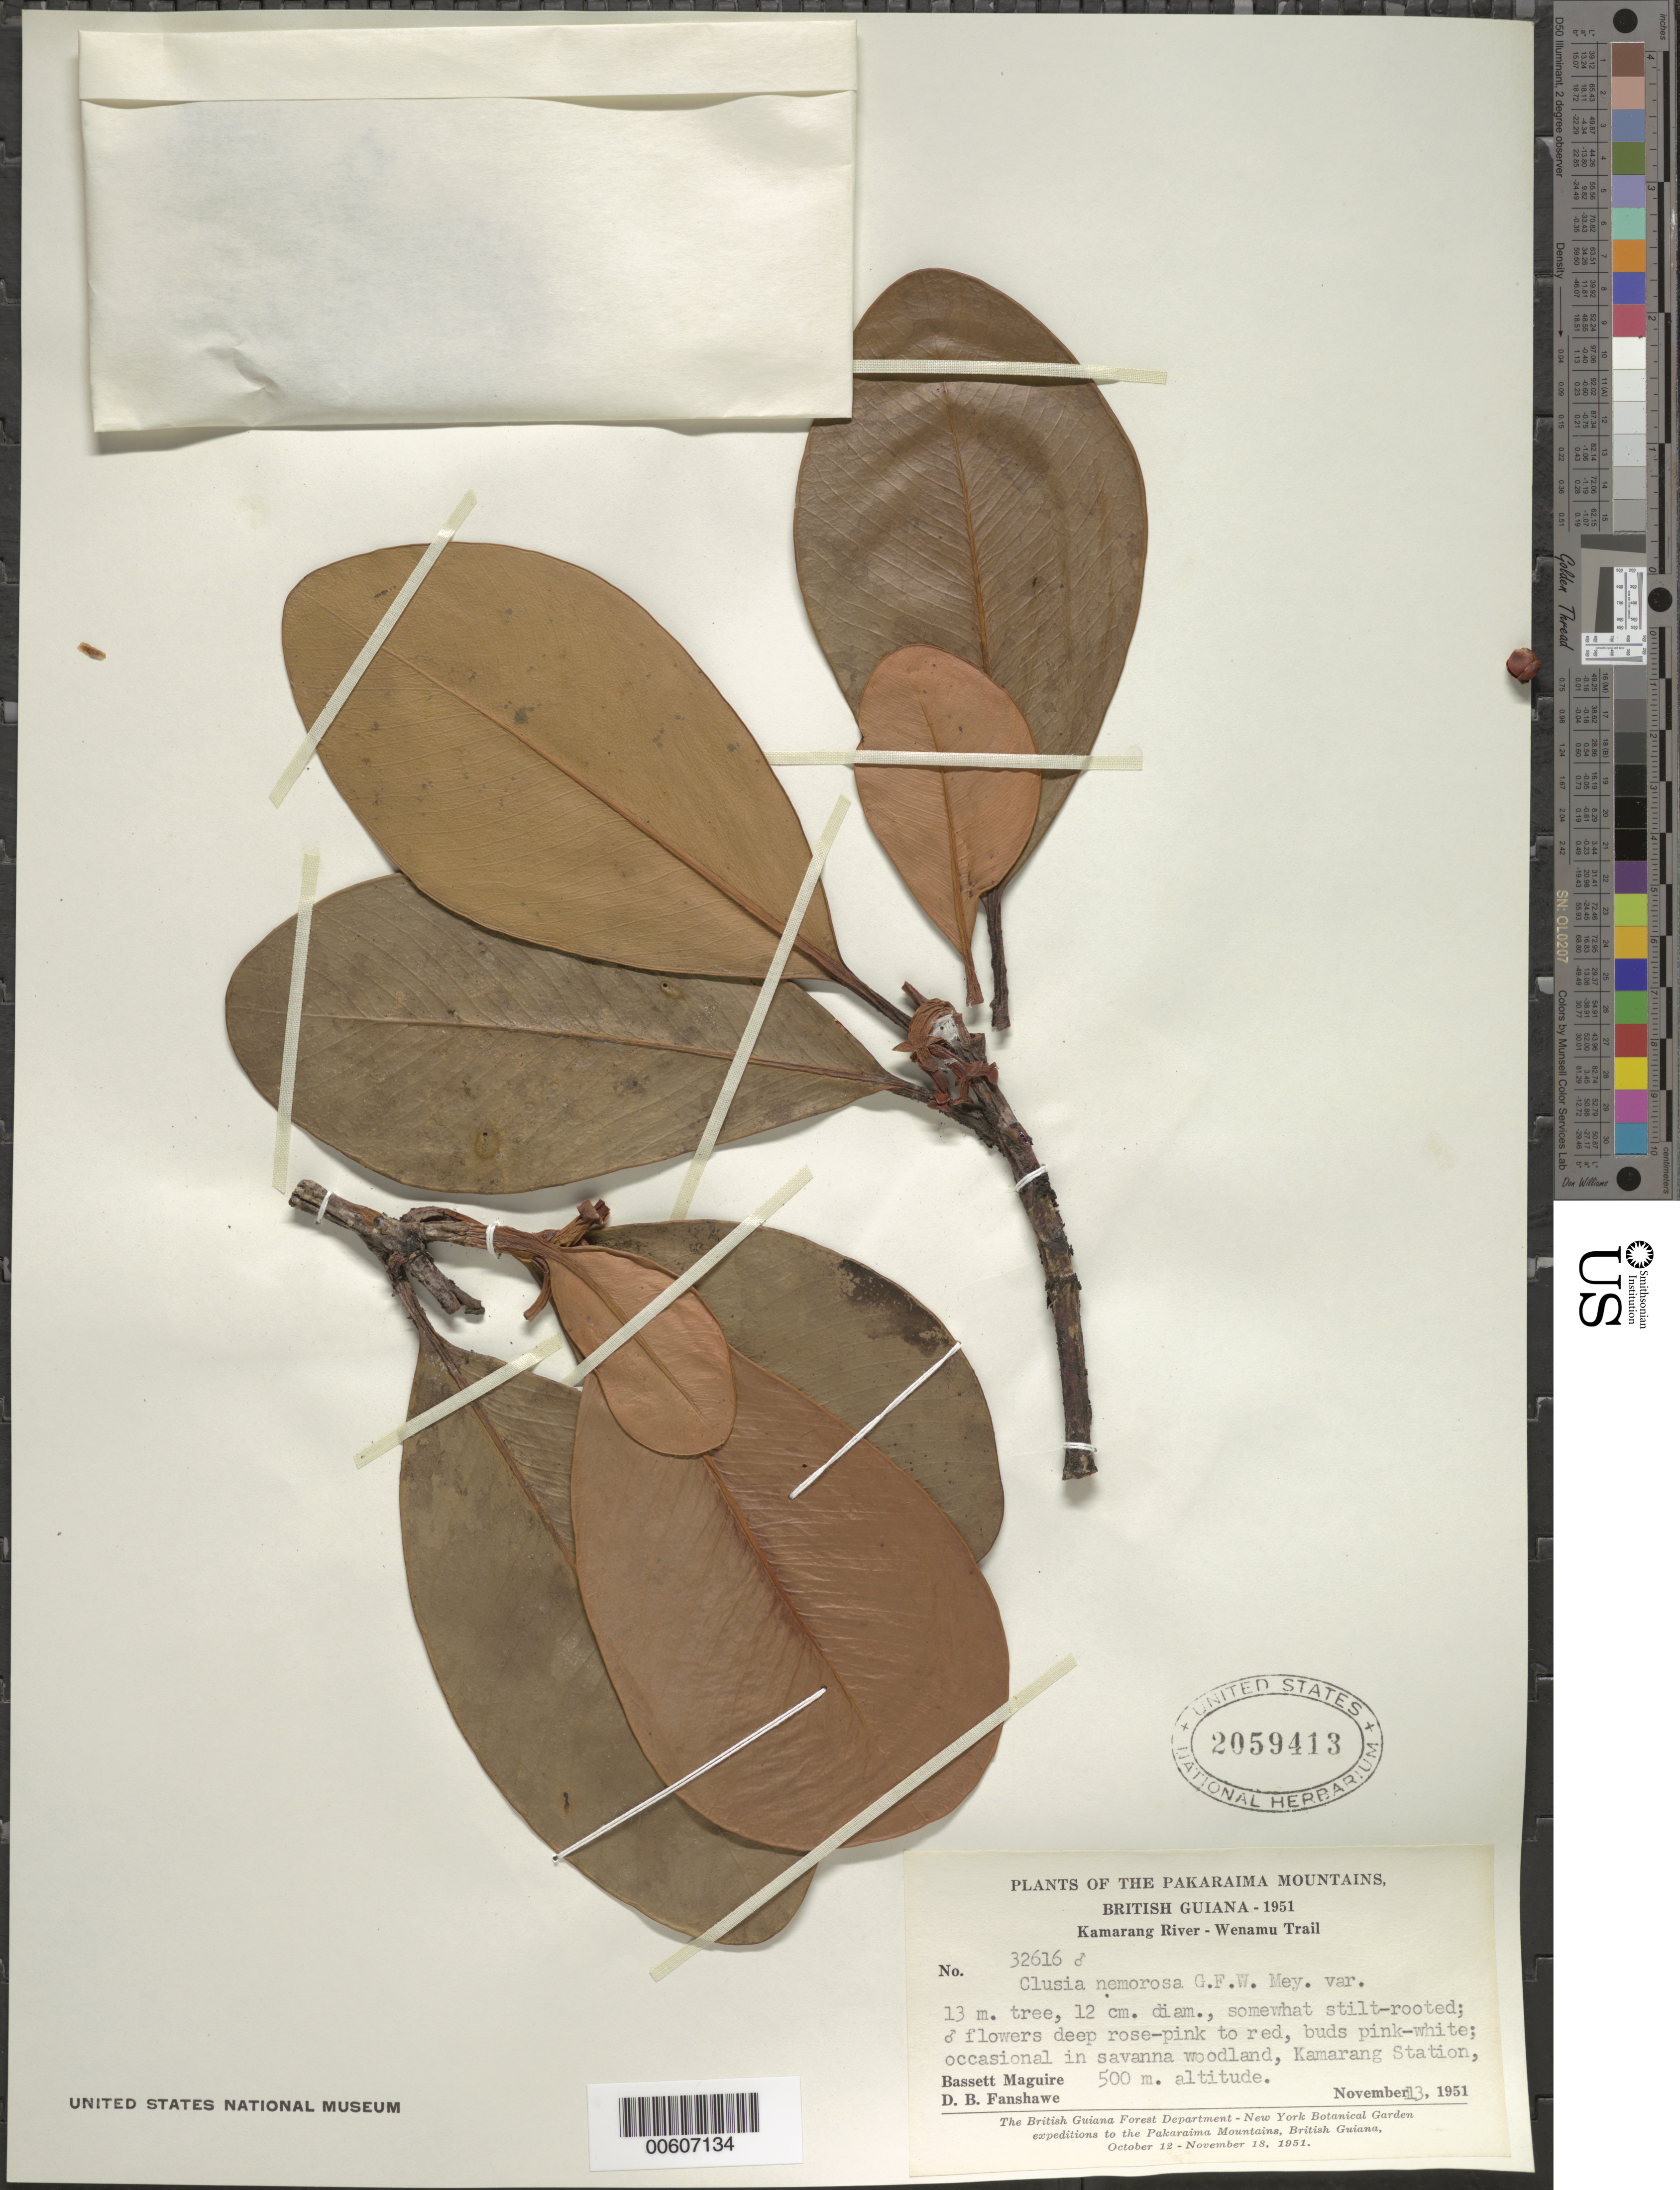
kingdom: Plantae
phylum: Tracheophyta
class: Magnoliopsida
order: Malpighiales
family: Clusiaceae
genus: Clusia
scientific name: Clusia nemorosa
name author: G. Mey.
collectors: B. Maguire & D. B. Fanshawe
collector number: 32616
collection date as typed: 13-Nov-51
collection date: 1951-11-13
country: Guyana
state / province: Cuyuni-Mazaruni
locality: Kamarang Station, Upper Mazaruni River, Pakaraima Mts.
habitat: Savanna woodland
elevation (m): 500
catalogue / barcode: US 2059413